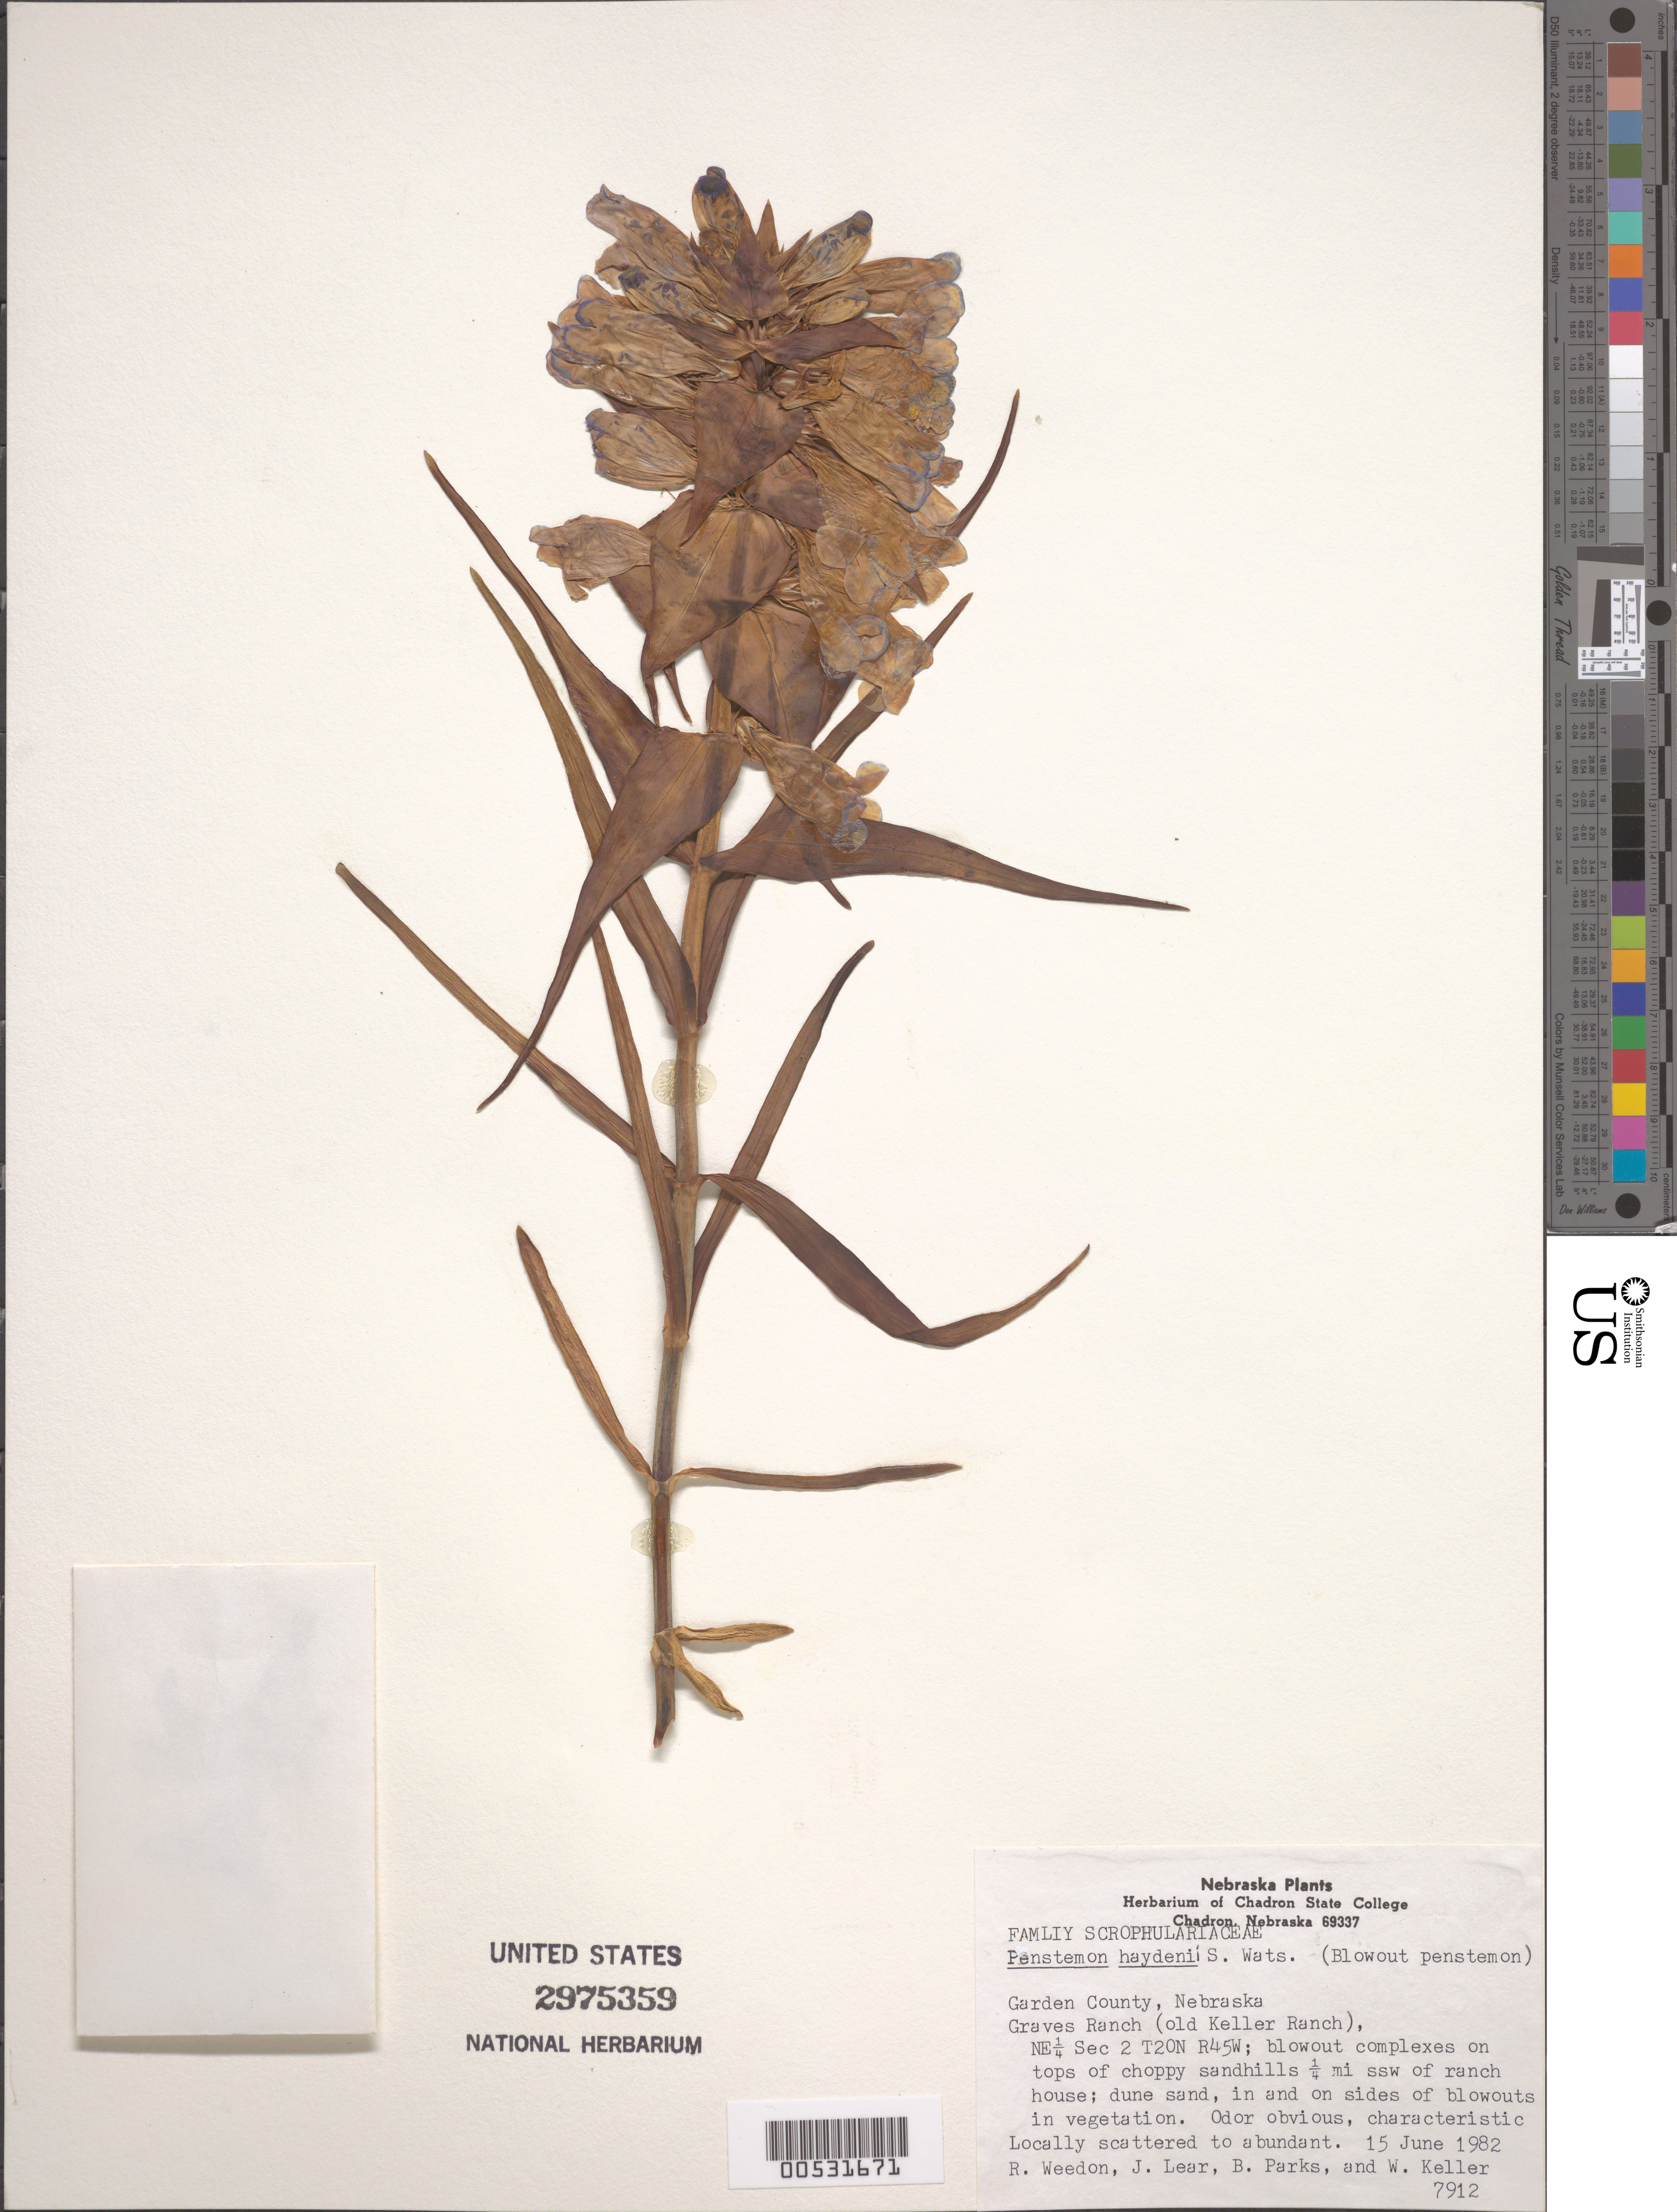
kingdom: Plantae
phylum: Tracheophyta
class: Magnoliopsida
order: Lamiales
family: Plantaginaceae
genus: Penstemon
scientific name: Penstemon haydenii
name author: S. Watson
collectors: R. Weedon, J. Lear, B. Parks & W. Keller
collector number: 7912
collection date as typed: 15 Jun 1982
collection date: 1982-06-15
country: United States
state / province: Nebraska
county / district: Garden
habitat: Dune sand, in and on sides of blowouts in vegetation.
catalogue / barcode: US 2975359